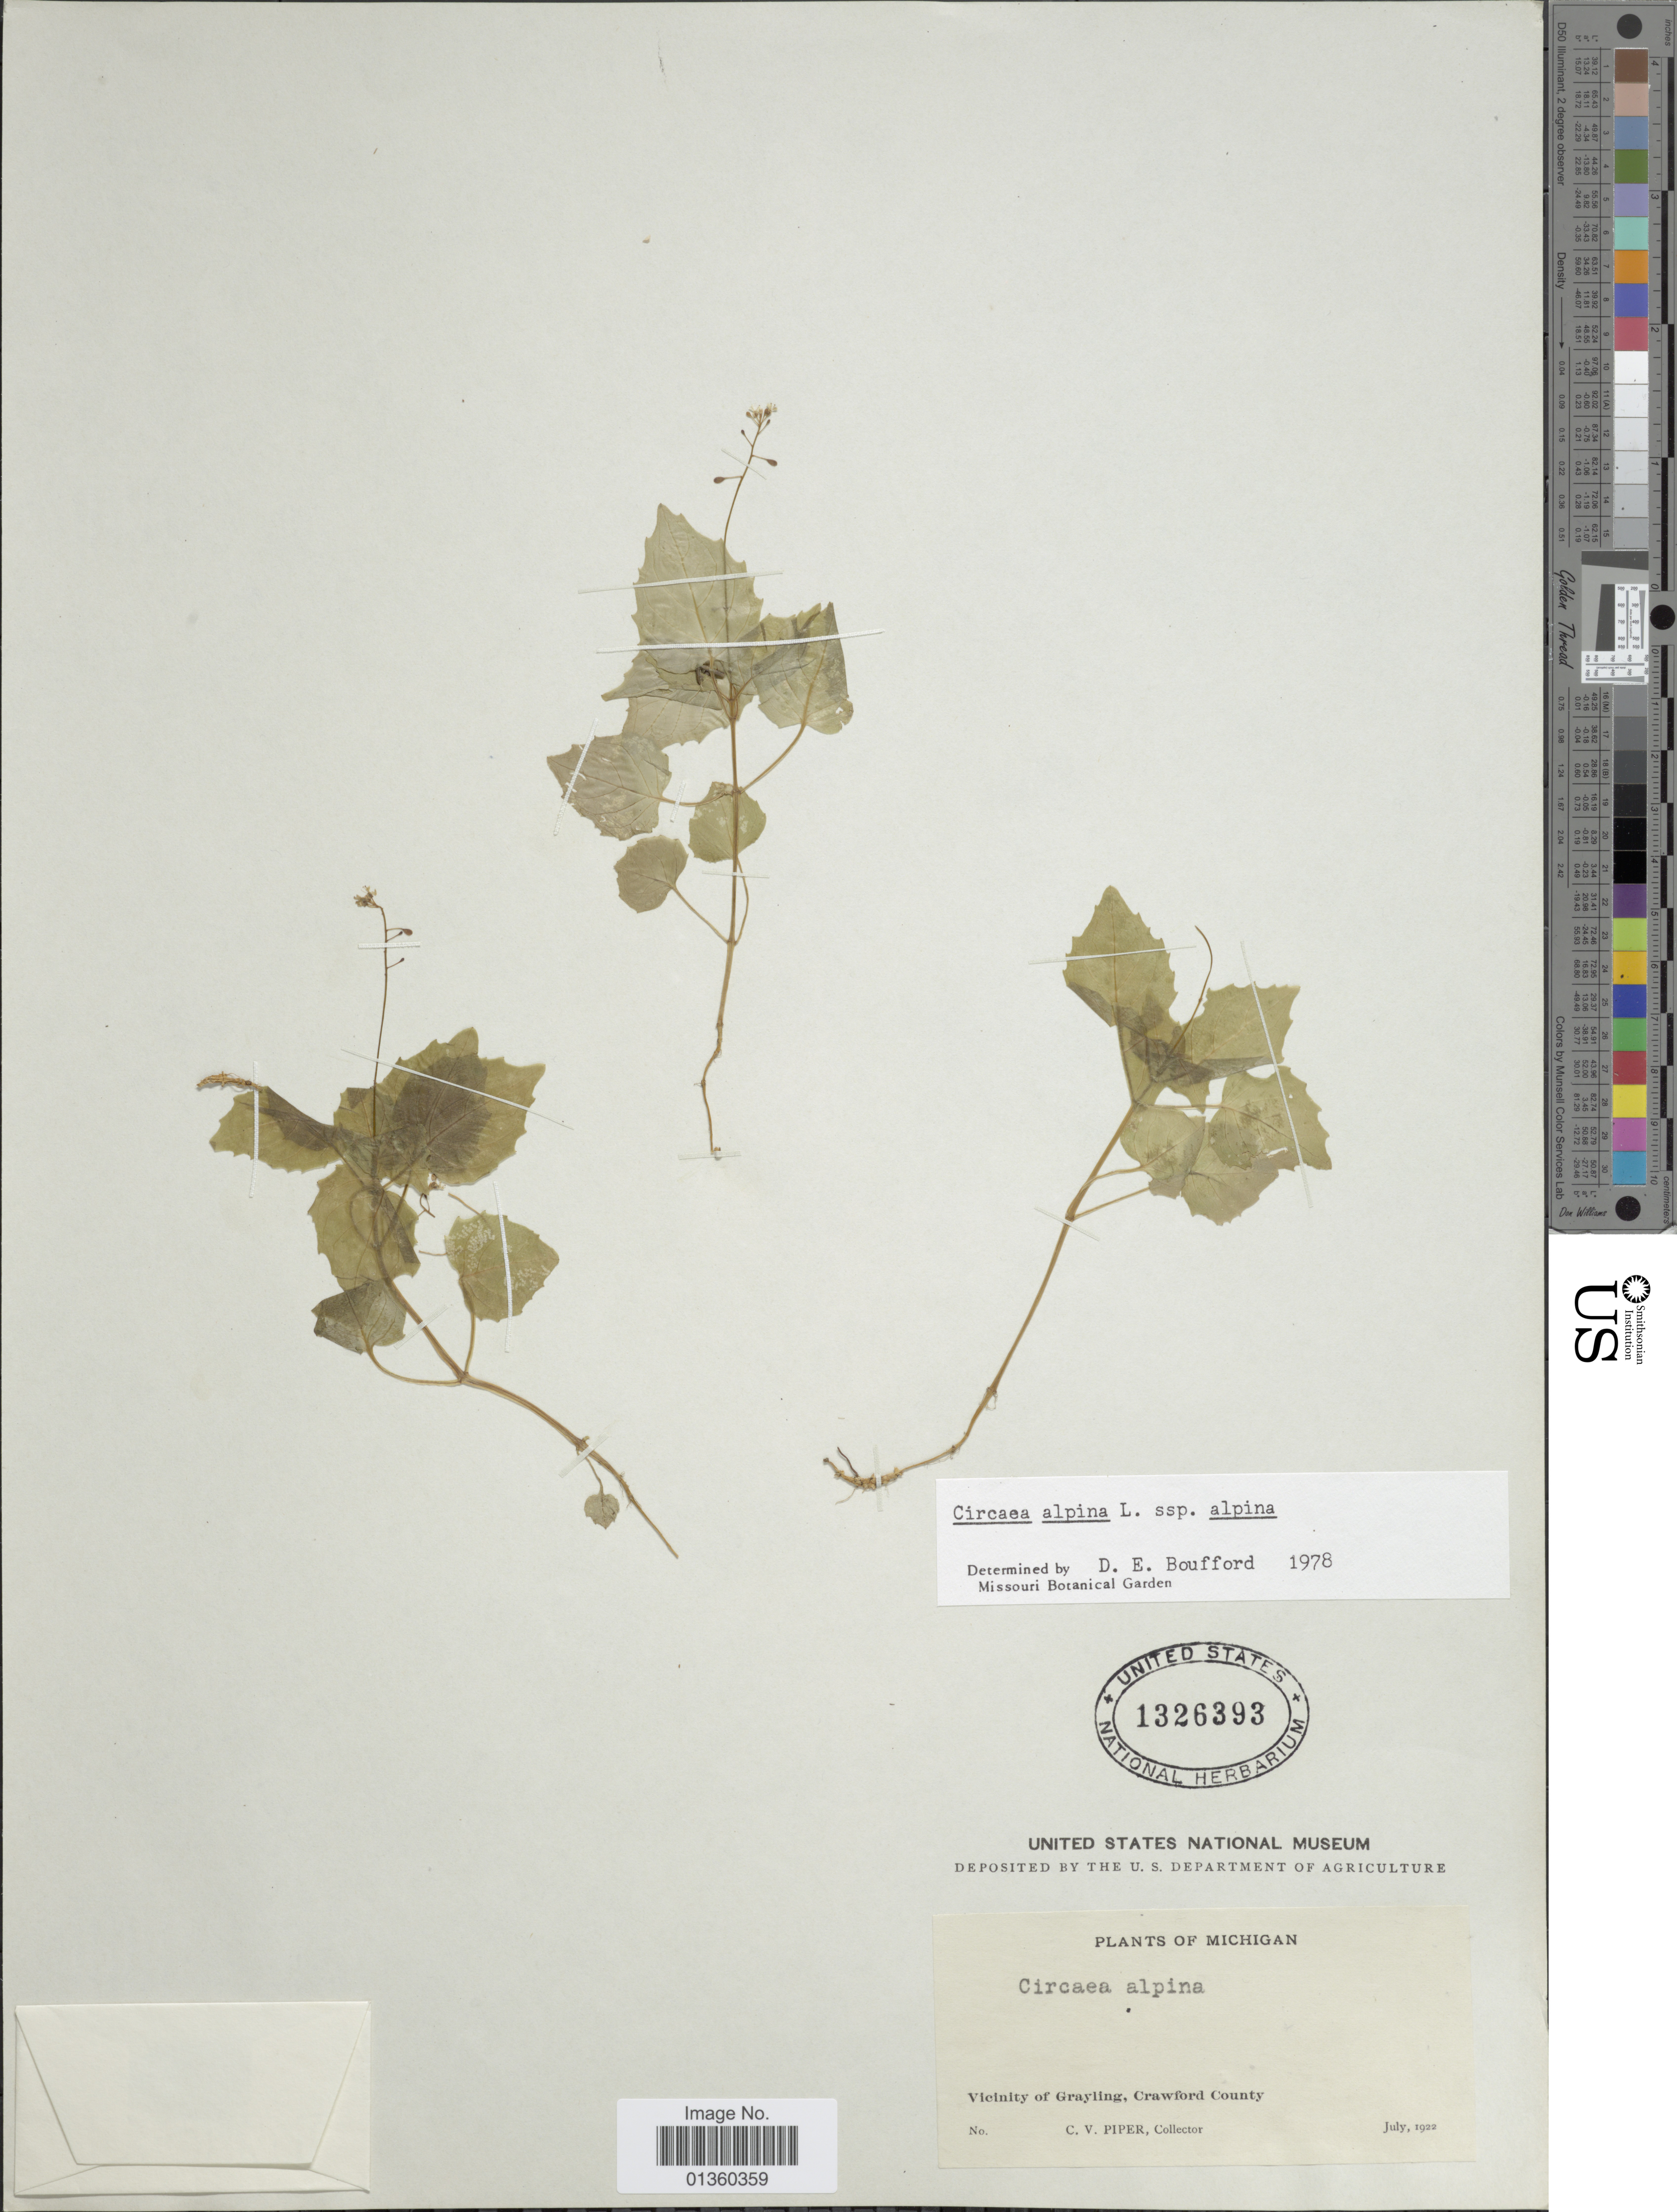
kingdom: Plantae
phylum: Tracheophyta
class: Magnoliopsida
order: Myrtales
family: Onagraceae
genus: Circaea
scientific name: Circaea alpina subsp. alpina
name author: L.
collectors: C. V. Piper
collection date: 1922-07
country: United States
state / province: Michigan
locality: Vicinity of Grayling, Crawford County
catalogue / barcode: US 1326393